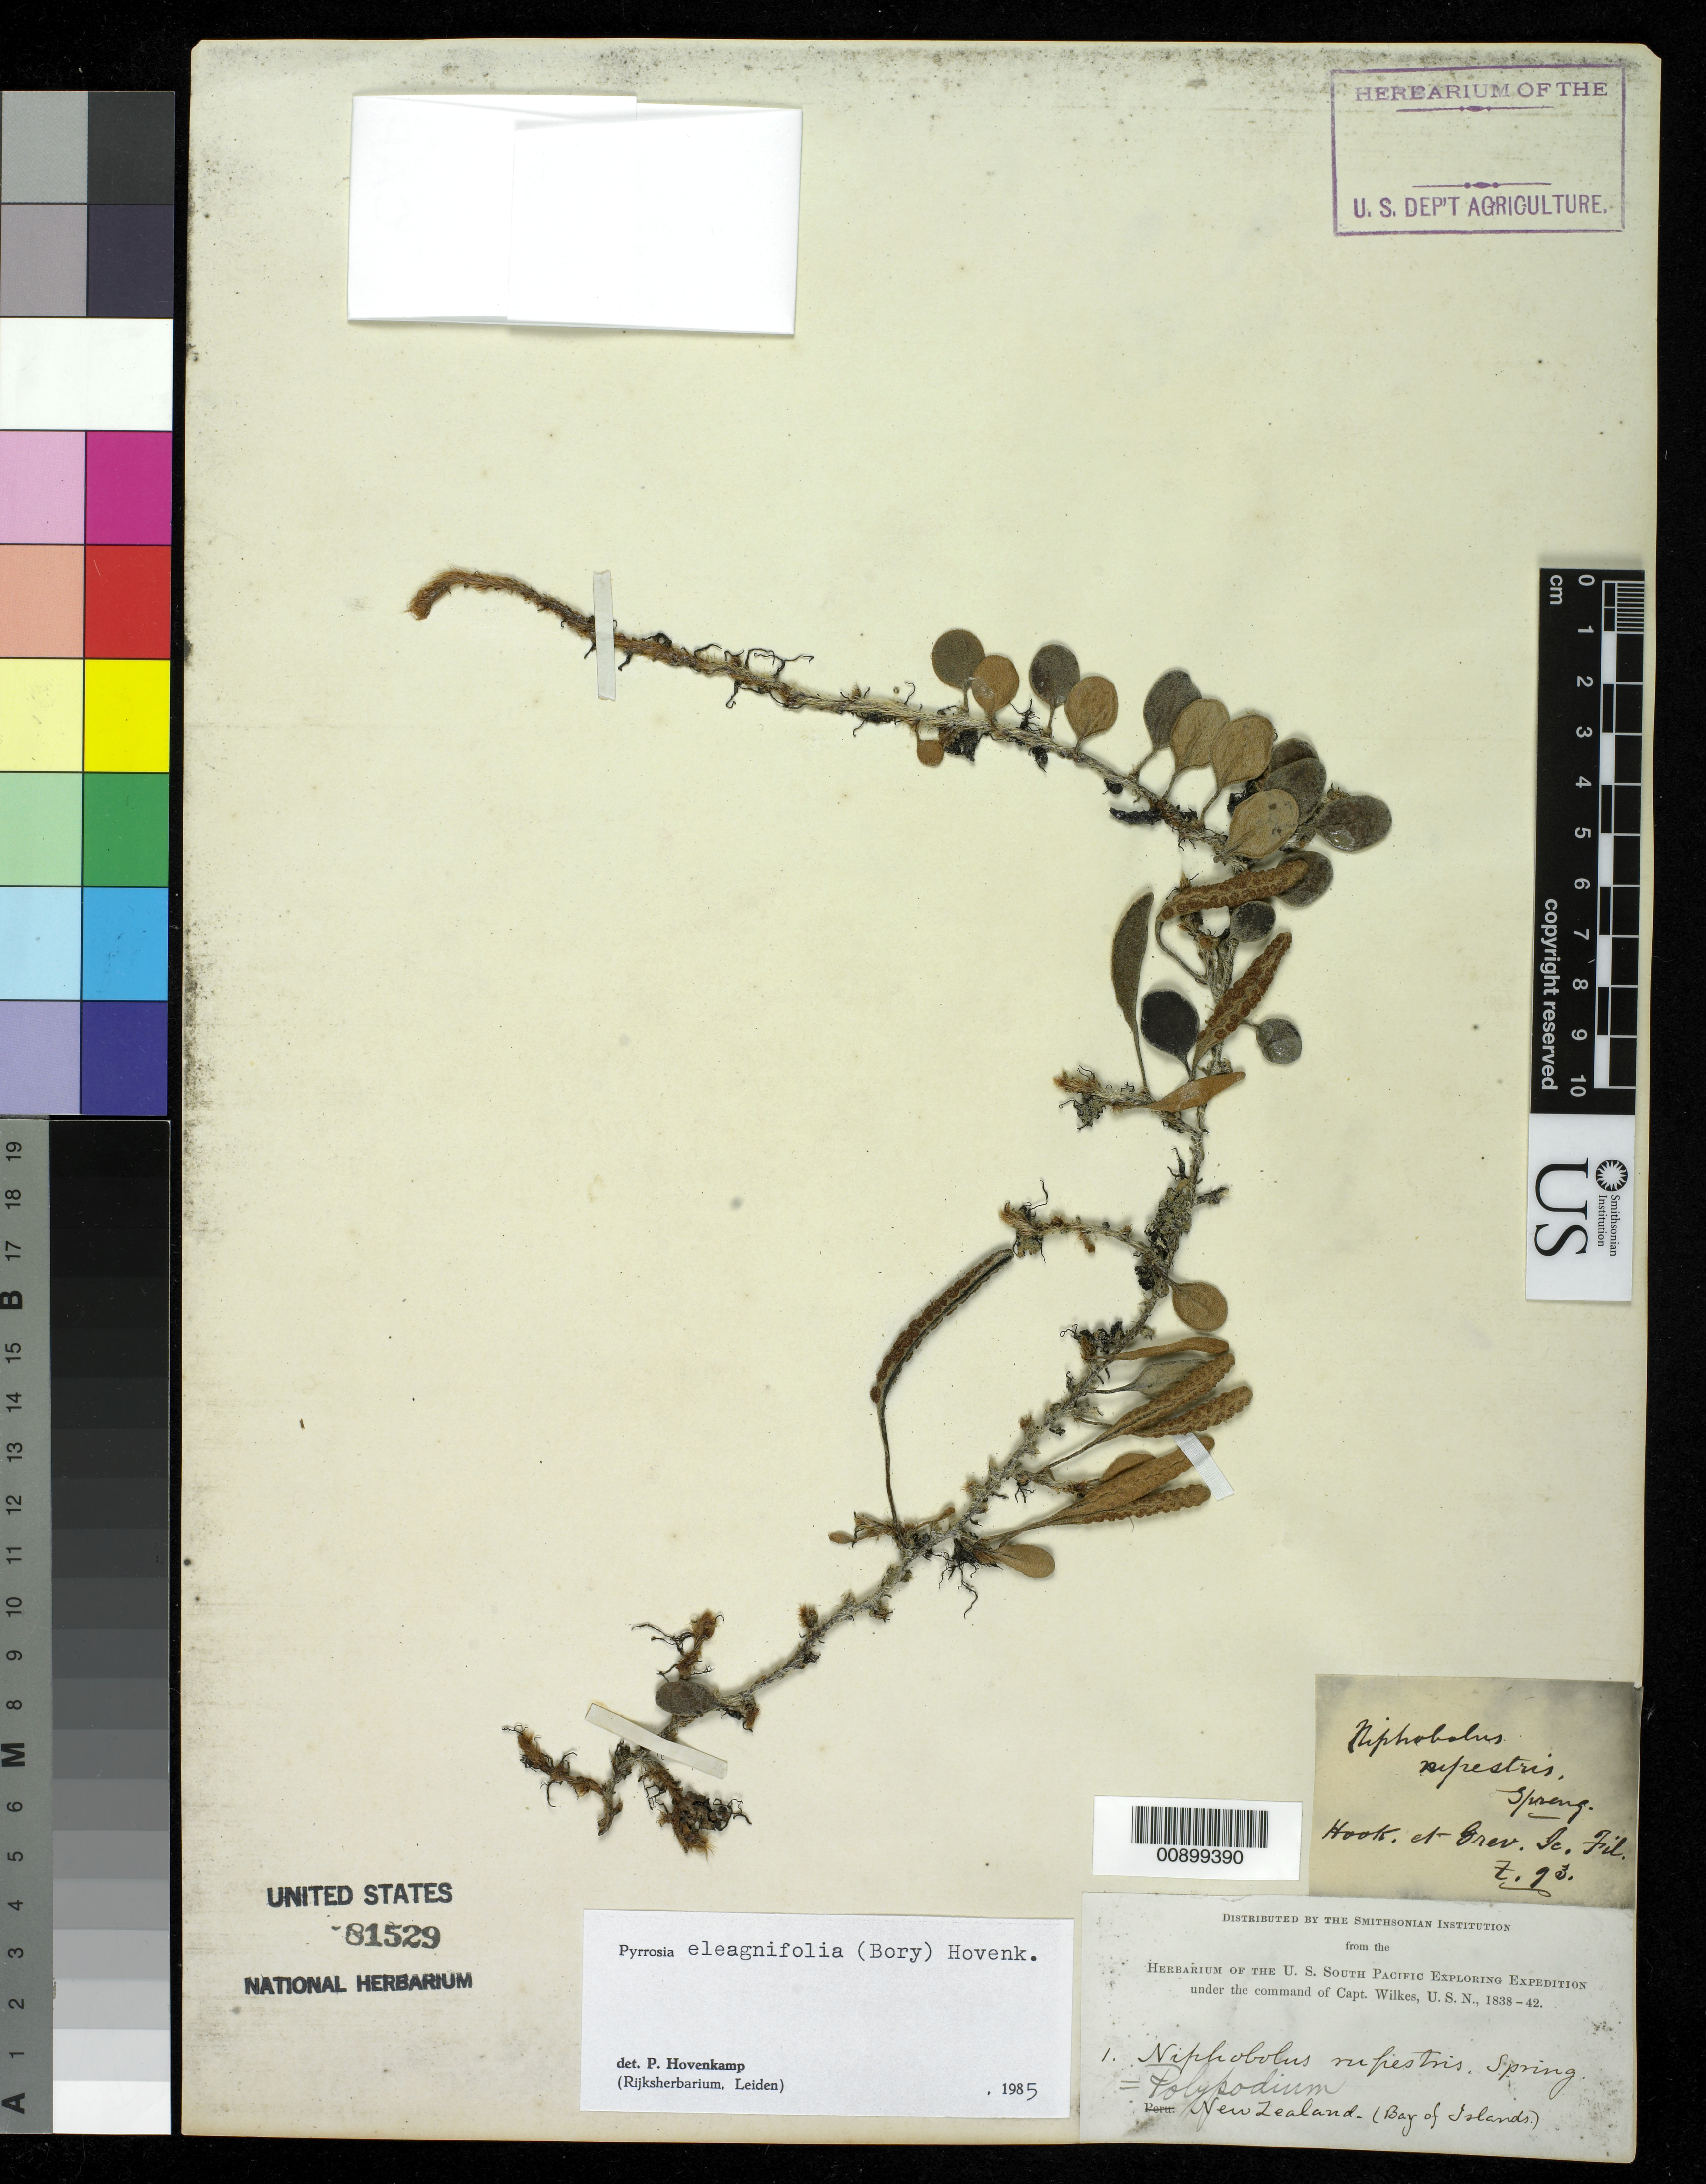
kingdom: Plantae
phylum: Tracheophyta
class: Polypodiopsida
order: Polypodiales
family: Polypodiaceae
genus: Pyrrosia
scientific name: Pyrrosia elaeagnifolia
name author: (Bory) Hovenkamp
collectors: Wilkes Explor. Exped.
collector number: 1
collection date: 1838/1842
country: New Zealand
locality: Bay of Islands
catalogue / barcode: US 81529